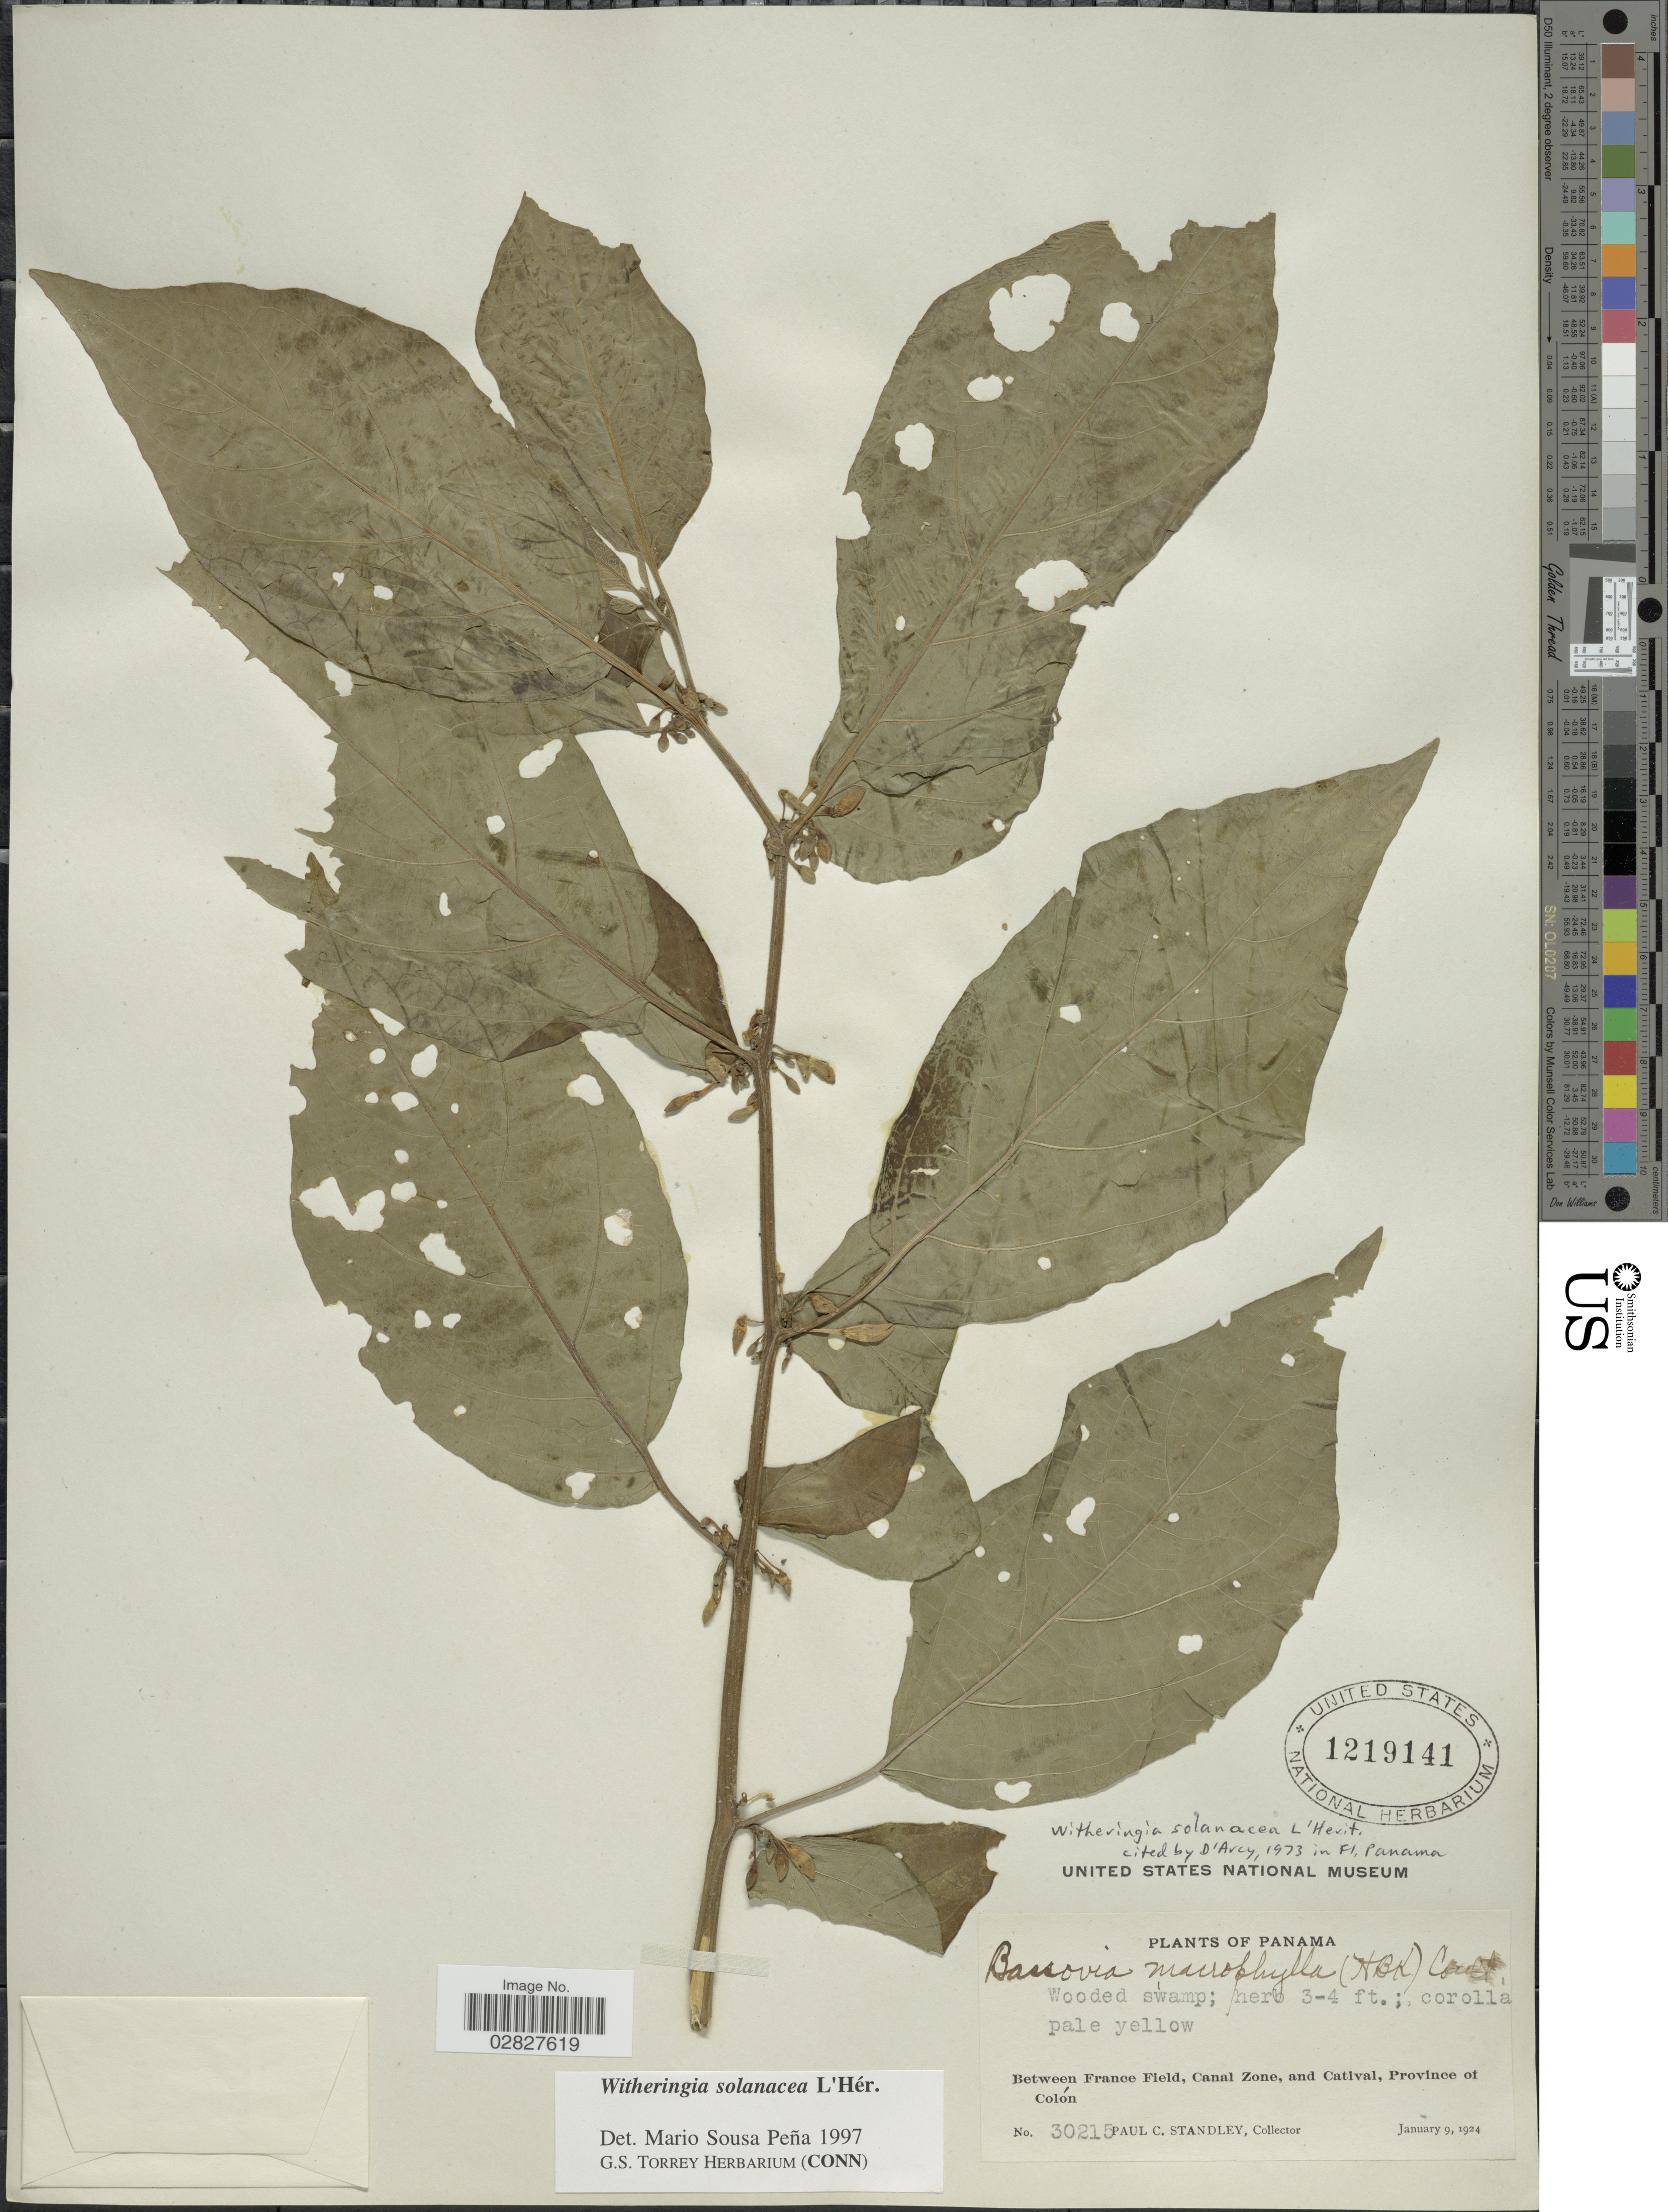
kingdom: Plantae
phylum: Tracheophyta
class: Magnoliopsida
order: Solanales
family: Solanaceae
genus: Witheringia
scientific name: Witheringia solanacea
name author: L'Hér.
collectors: P. C. Standley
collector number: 30215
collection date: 1924-01-09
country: Panama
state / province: Colón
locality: Between France Field, Canal Zone, and Catival.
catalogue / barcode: US 1219141